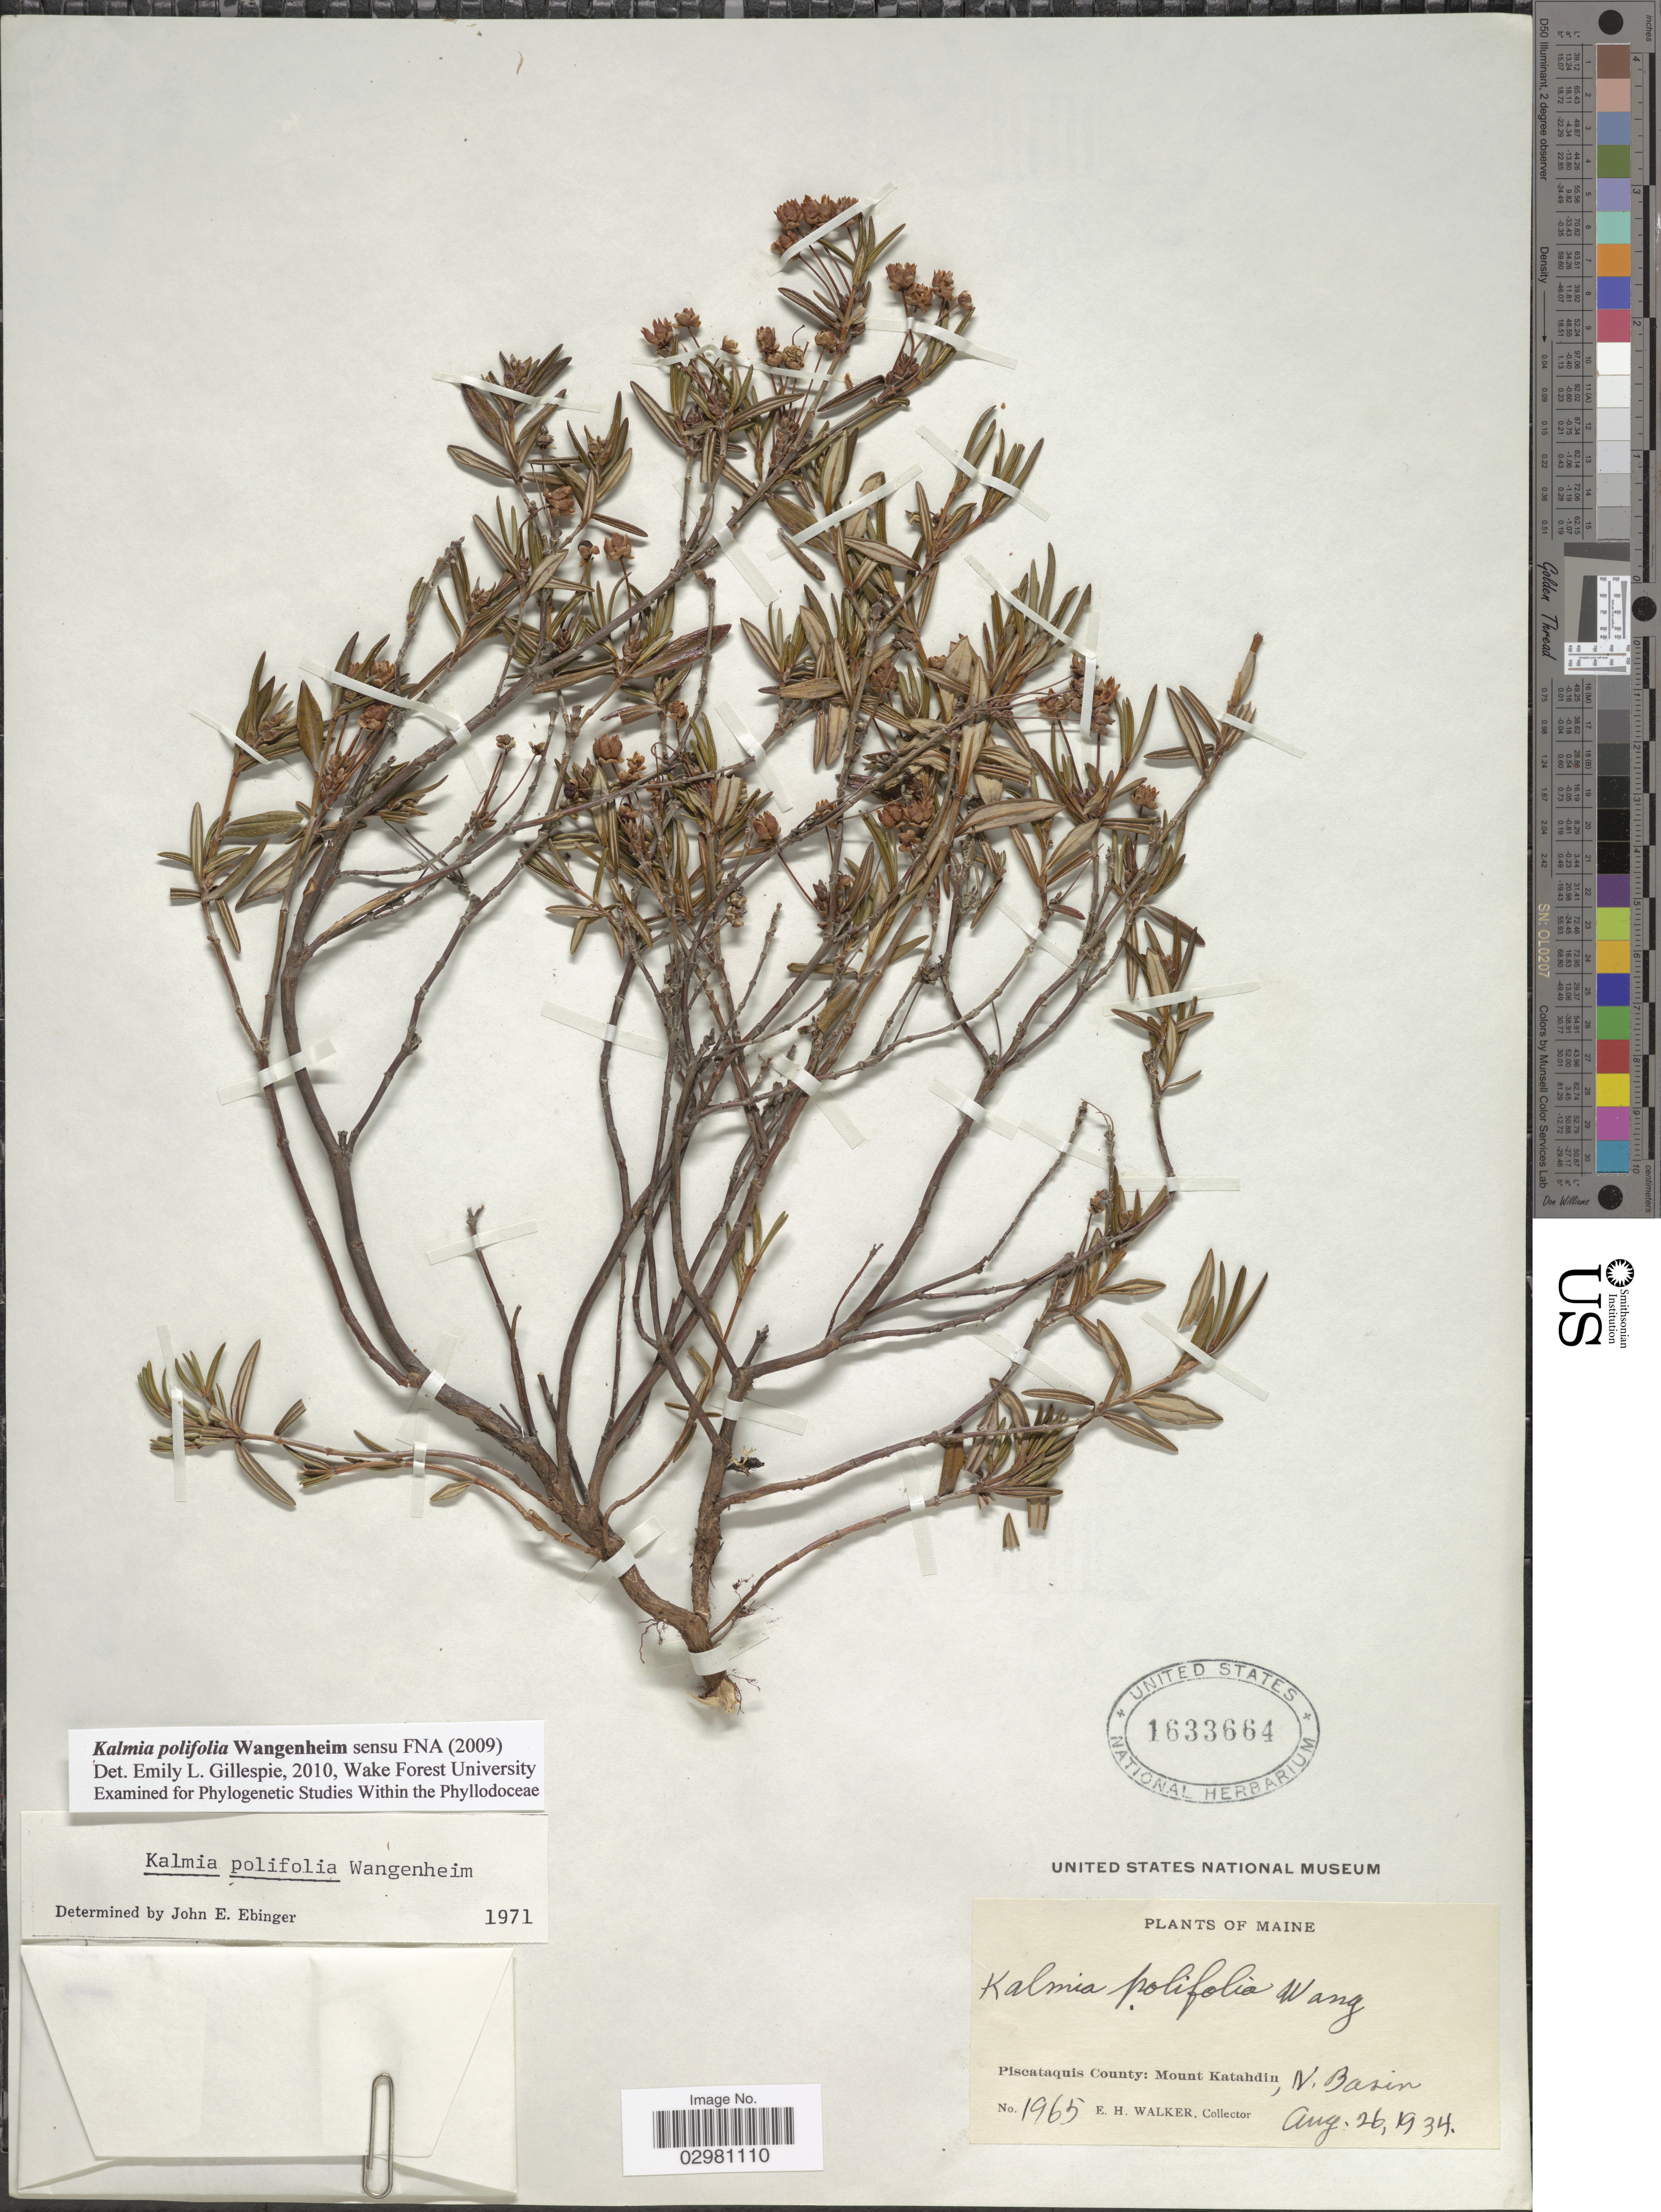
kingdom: Plantae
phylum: Tracheophyta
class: Magnoliopsida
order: Ericales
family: Ericaceae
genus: Kalmia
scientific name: Kalmia polifolia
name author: Wangenh.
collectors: E. H. Walker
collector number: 1965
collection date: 1934-08-26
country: United States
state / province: Maine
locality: Piscataquis County: Mount Katahdin, N. Basin.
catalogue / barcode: US 1633664